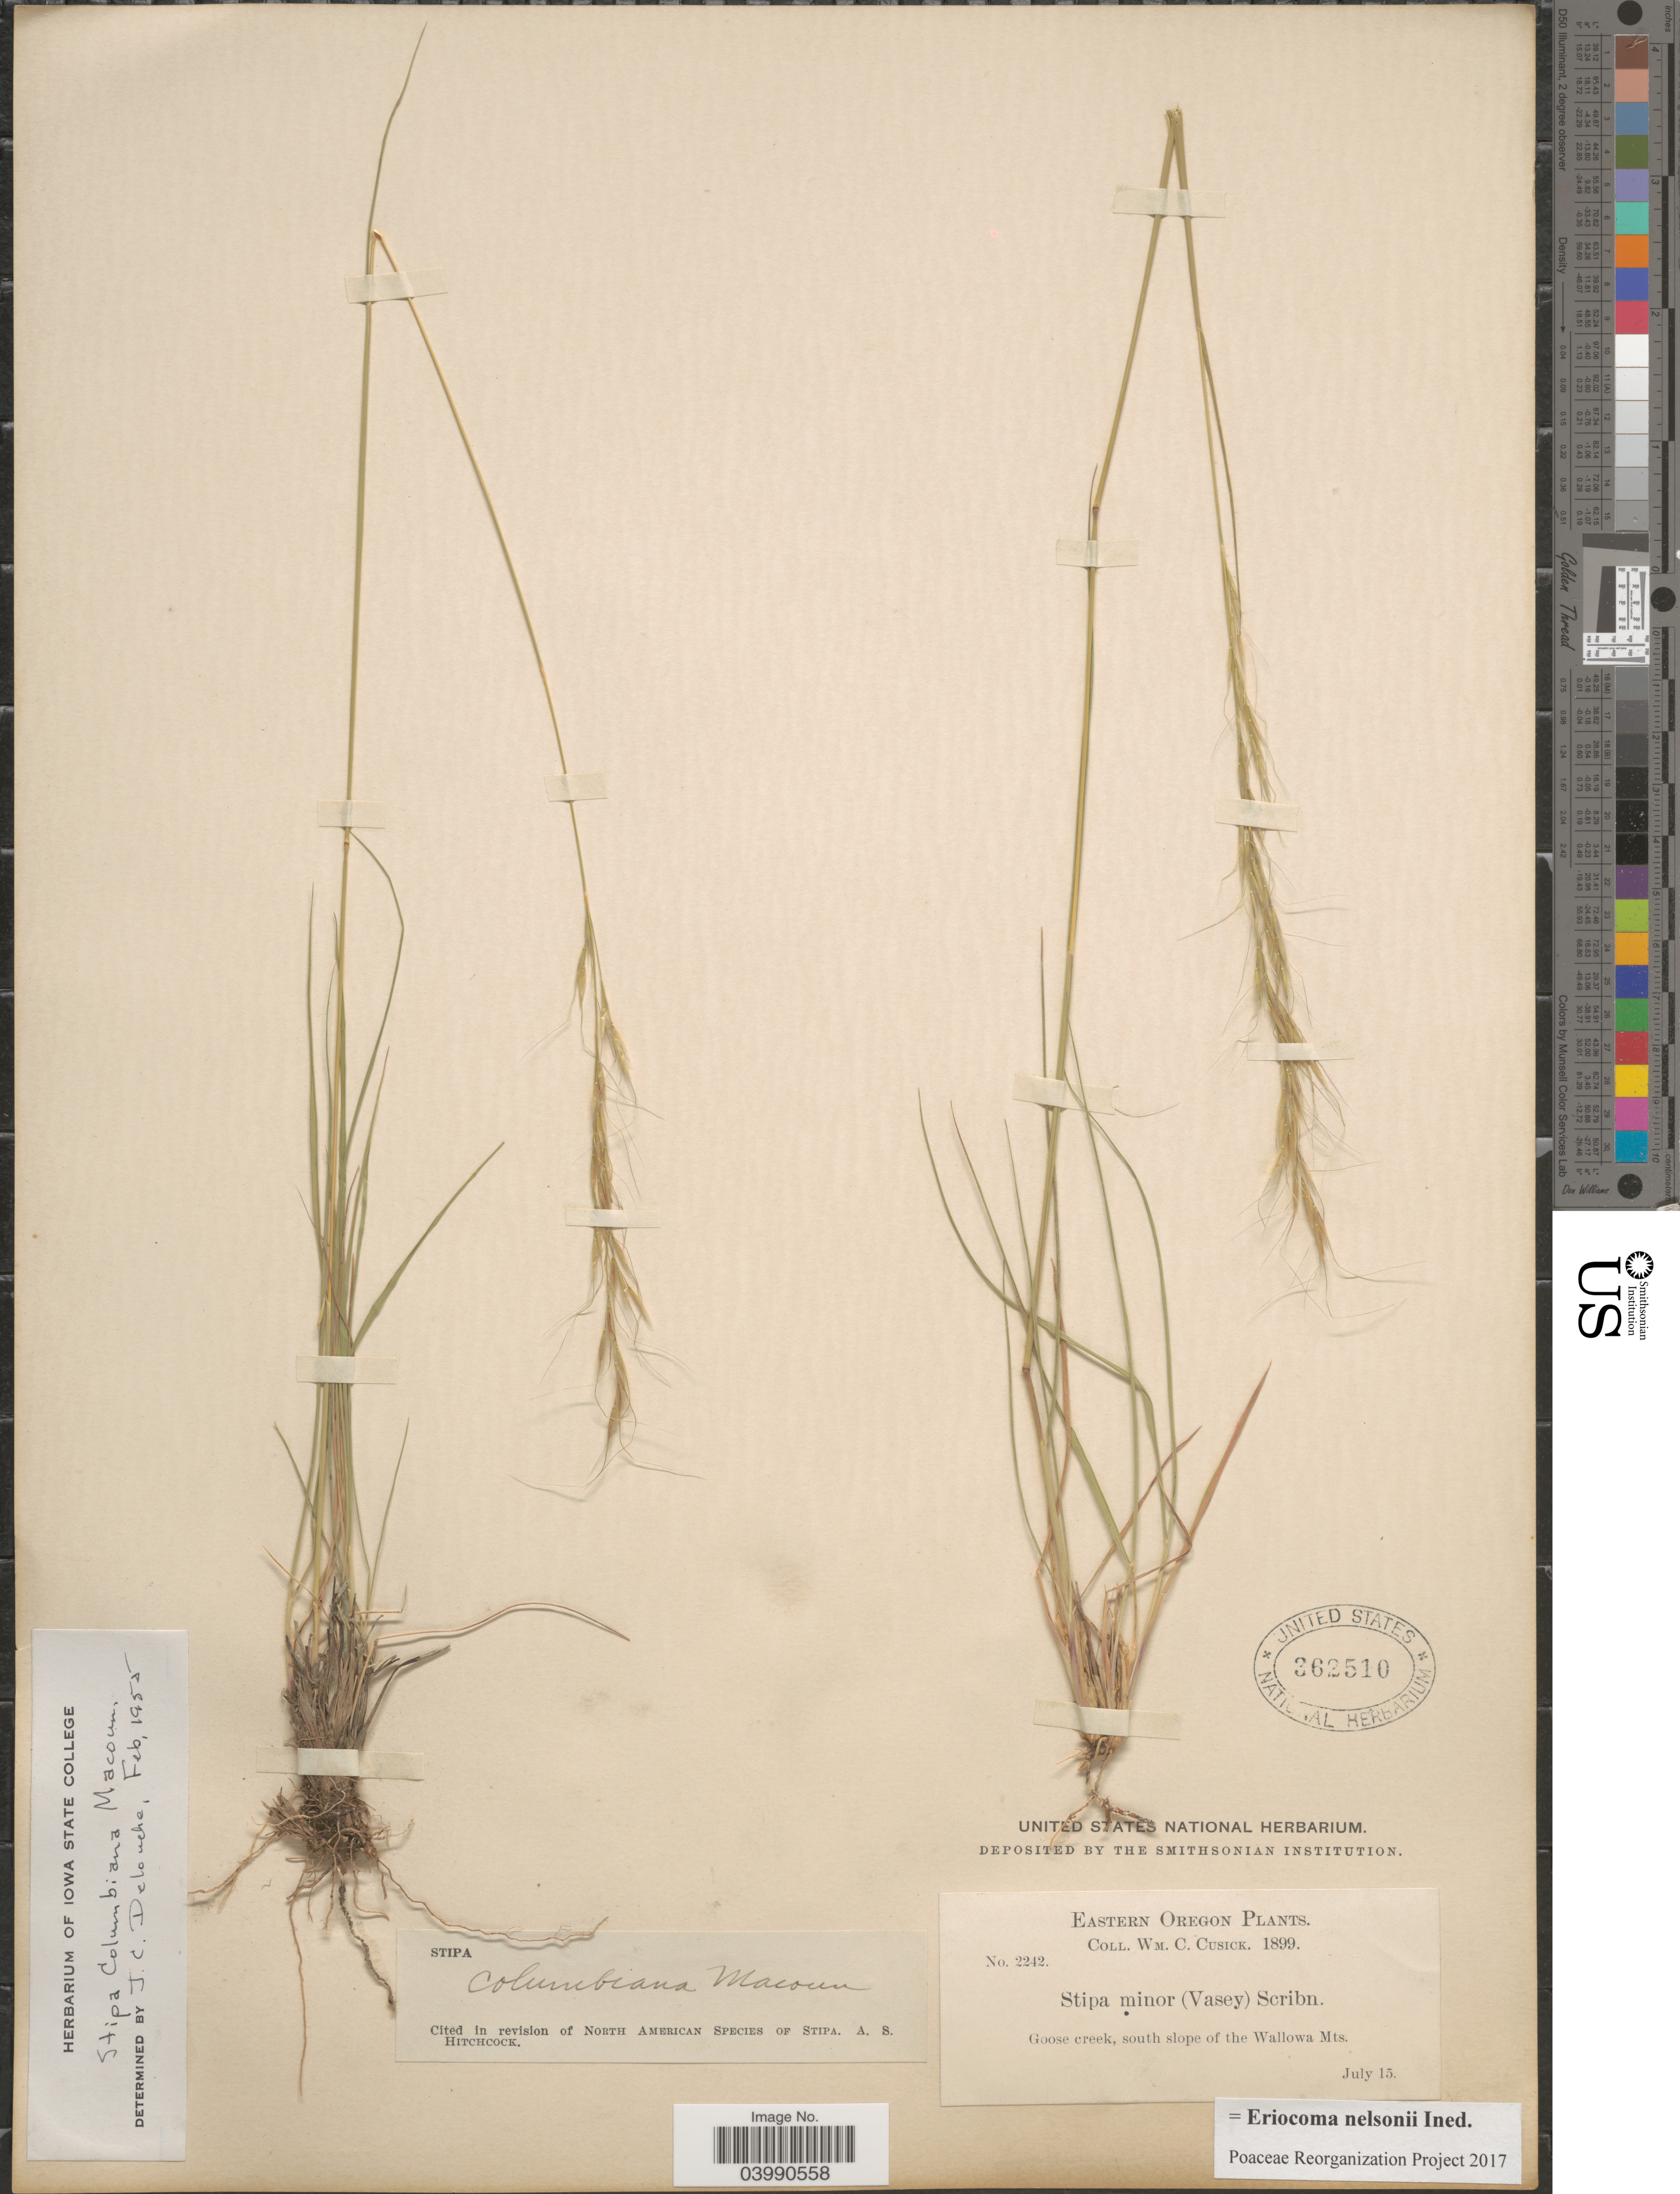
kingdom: Plantae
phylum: Tracheophyta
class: Liliopsida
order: Poales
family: Poaceae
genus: Eriocoma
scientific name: Eriocoma nelsonii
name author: (Scribn.) Romasch.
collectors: W. C. Cusick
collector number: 2242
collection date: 1899-07-15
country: United States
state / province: Oregon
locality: Eastern Oregon. Goose creek, south slope of the Wallowa Mts.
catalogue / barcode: US 362510